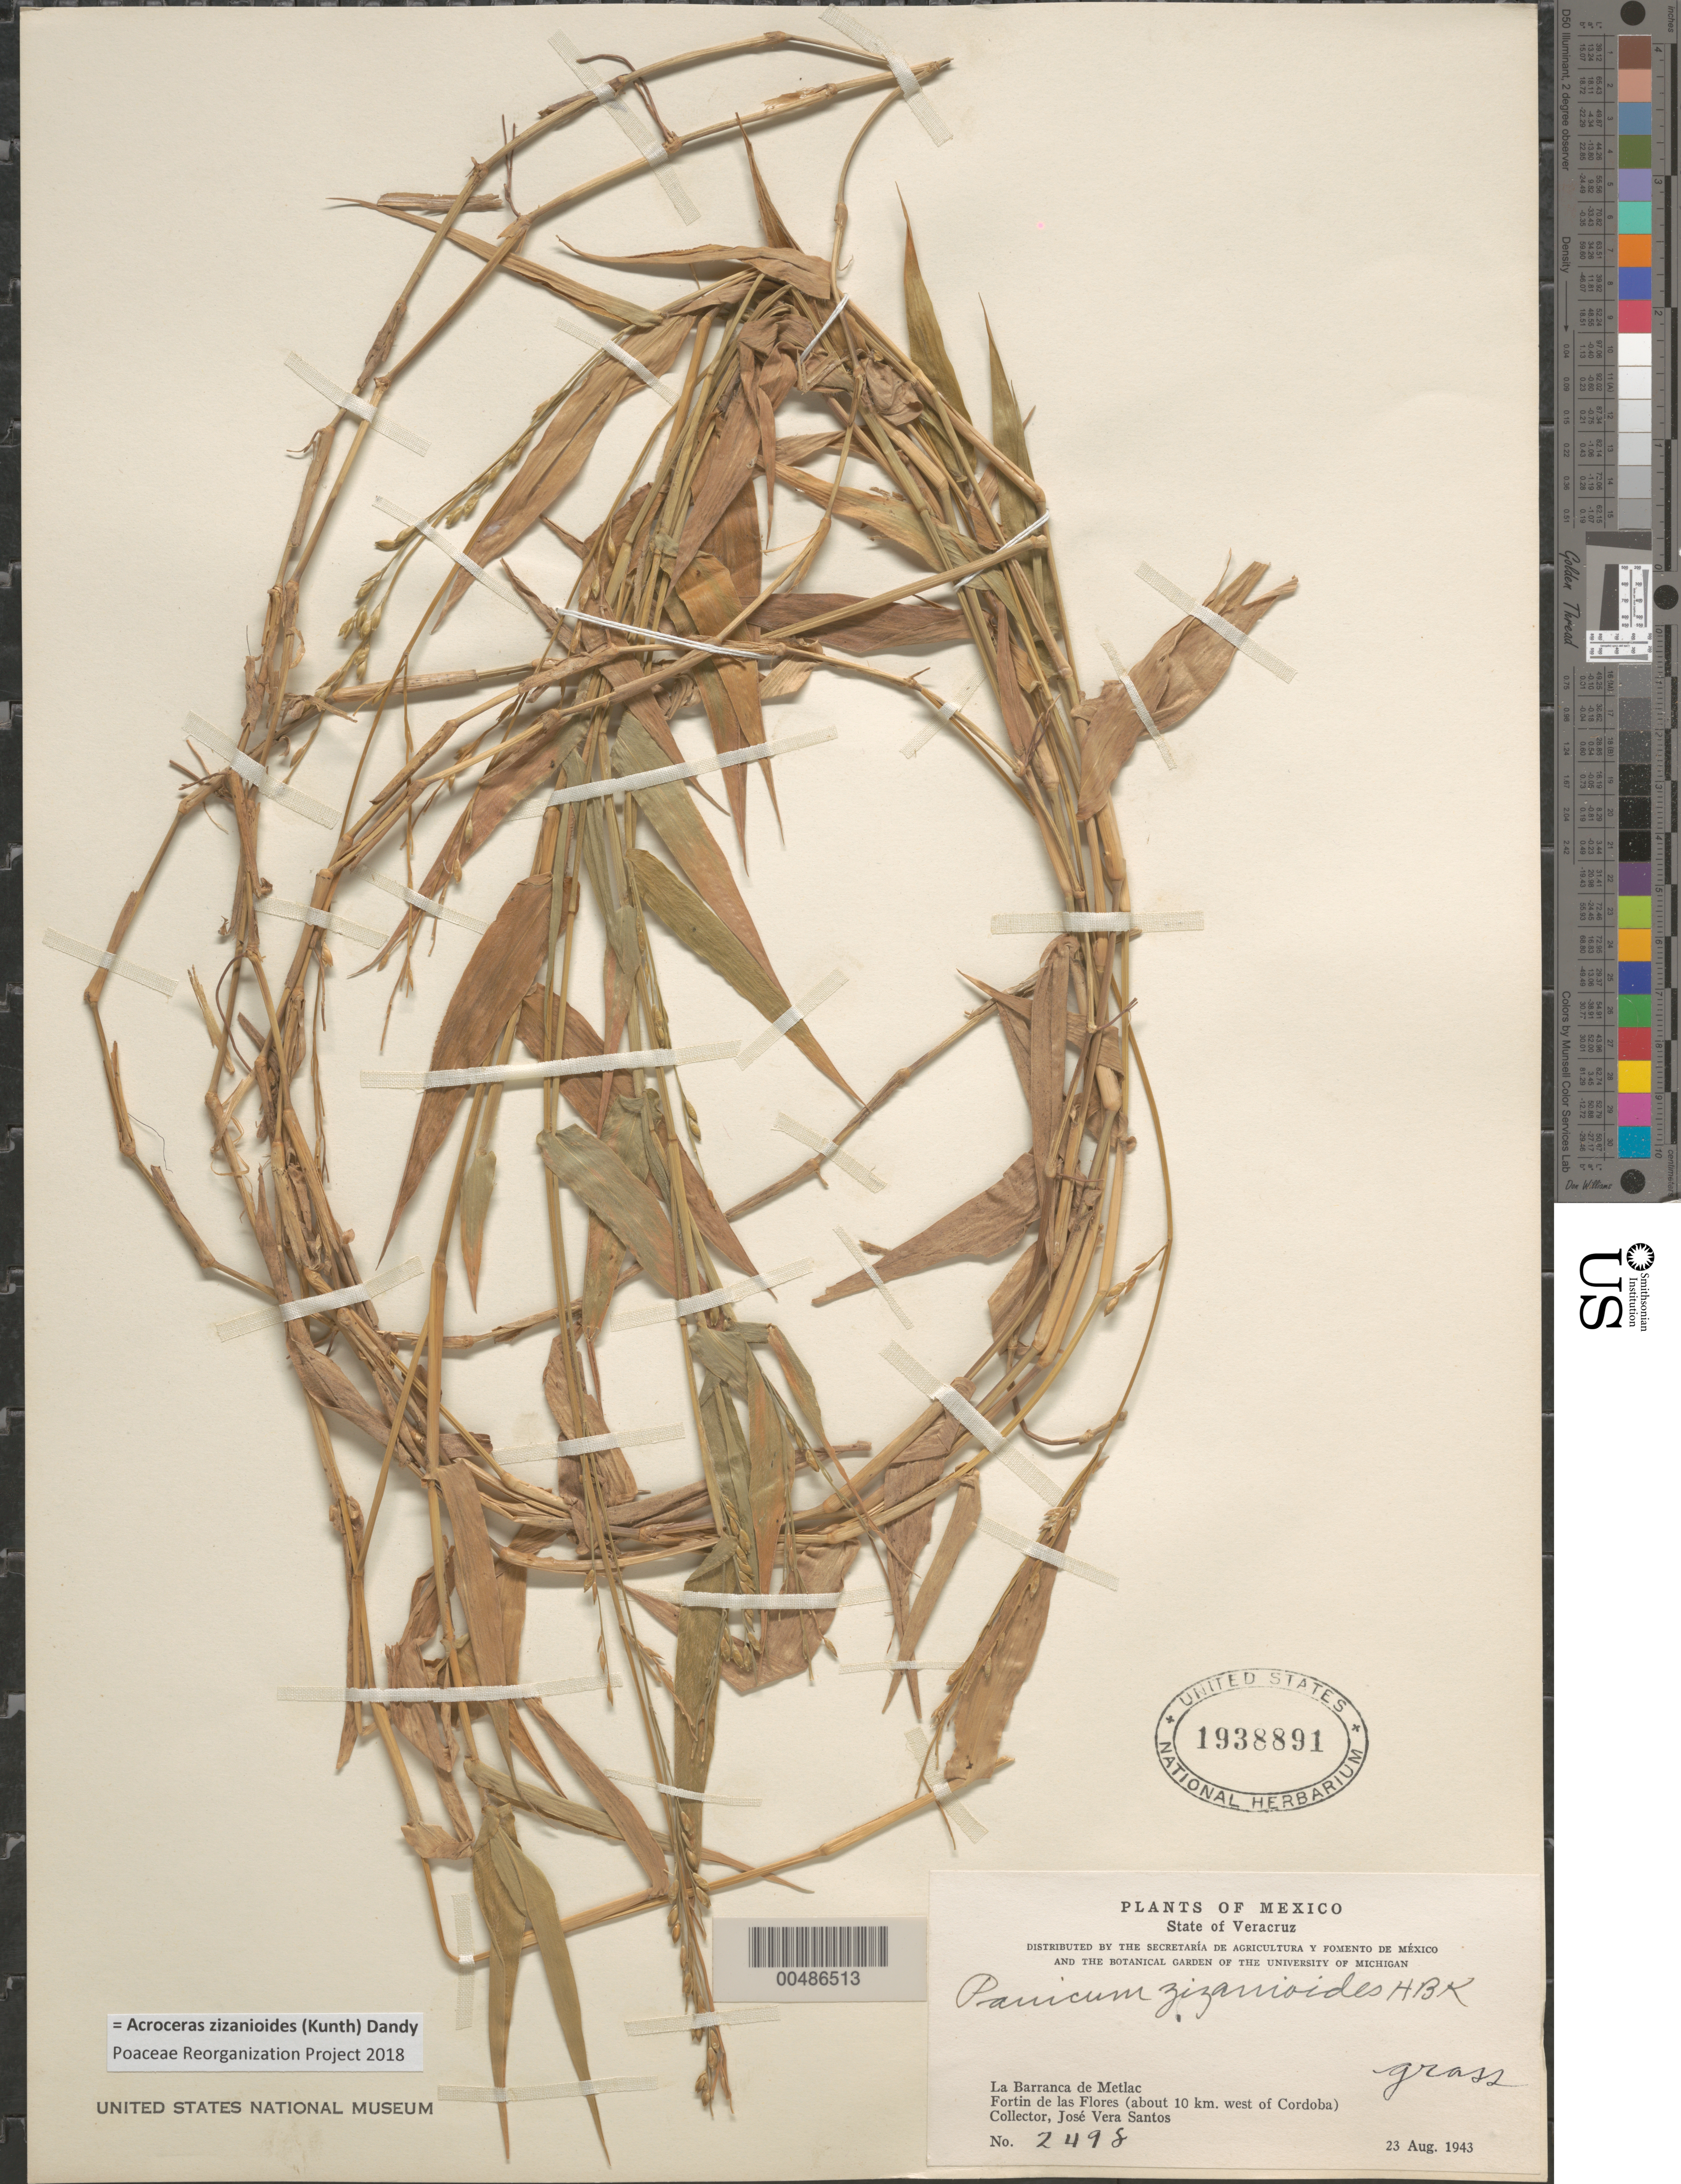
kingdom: Plantae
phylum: Tracheophyta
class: Liliopsida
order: Poales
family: Poaceae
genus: Acroceras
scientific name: Acroceras zizanioides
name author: (Kunth) Dandy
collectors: J. V. Santos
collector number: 2498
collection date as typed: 23 Aug 1943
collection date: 1943-08-23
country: Mexico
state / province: Veracruz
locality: La Barranca de Metlac, Fortin de las Flores (about 10 km W of Córdoba)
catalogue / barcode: US 1938891